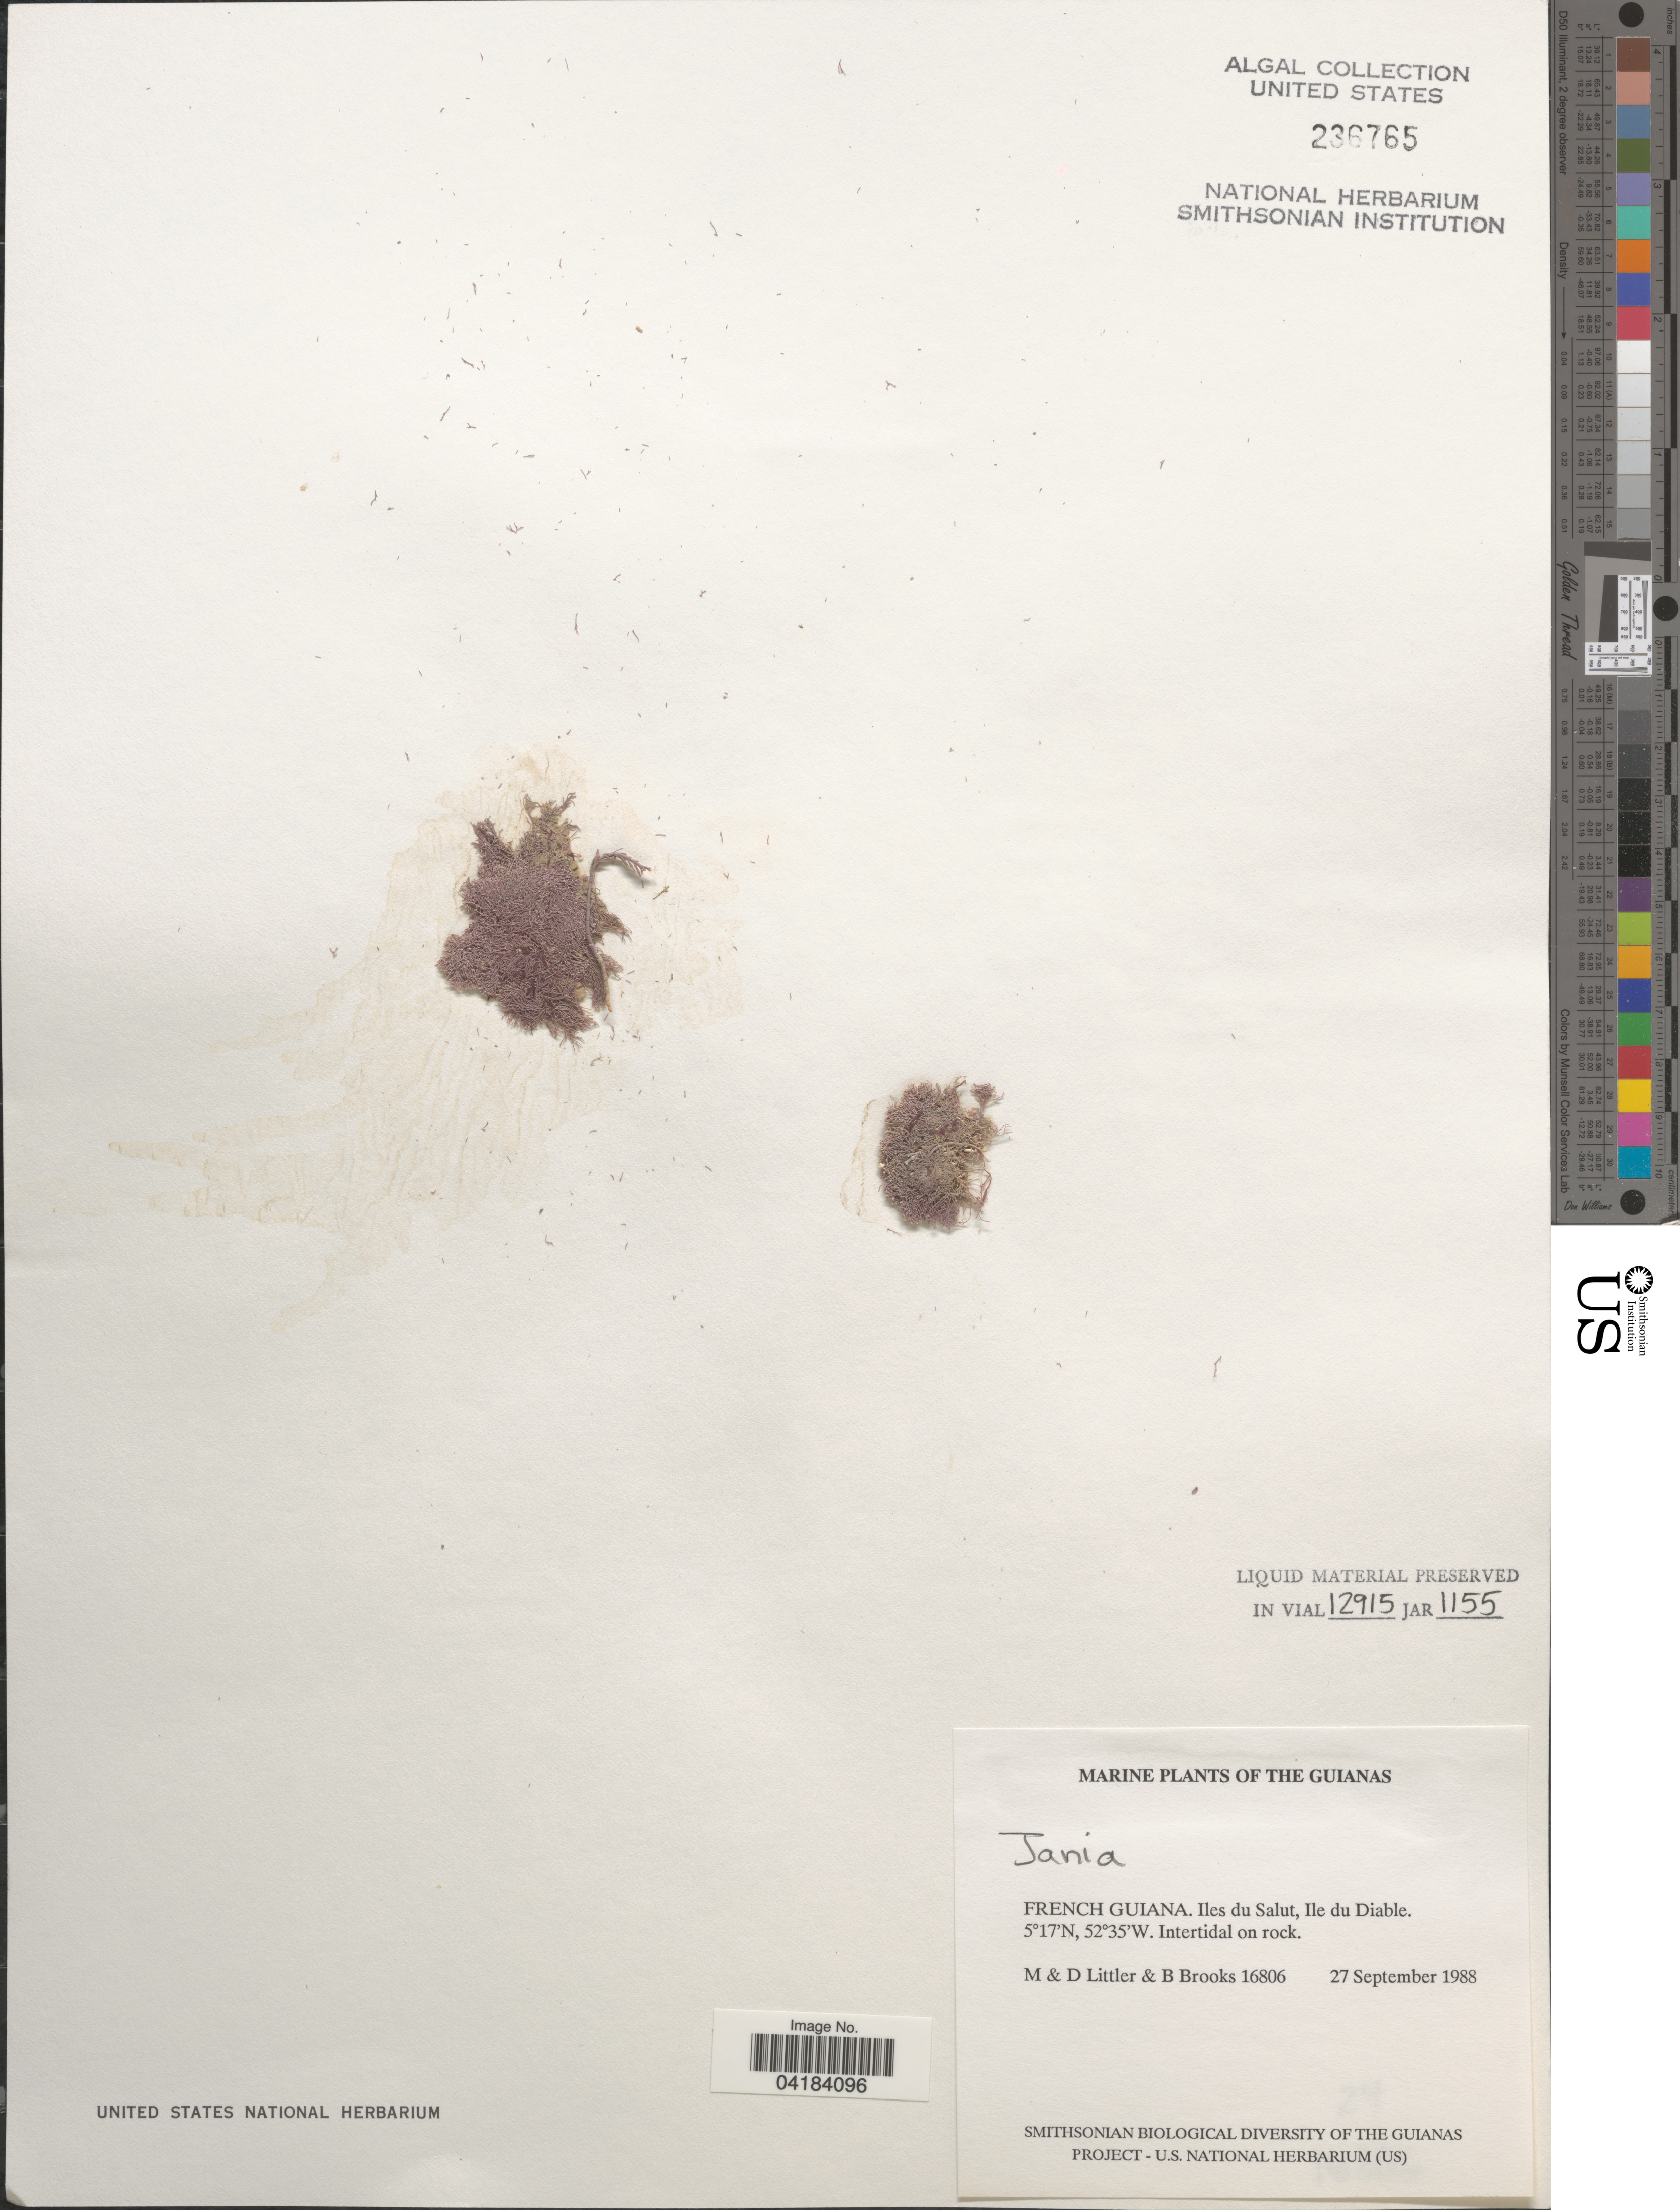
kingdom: Plantae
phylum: Rhodophyta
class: Florideophyceae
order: Corallinales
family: Corallinaceae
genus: Jania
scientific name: Jania sp.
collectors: M. Littler, D. S. Littler & B. Brooks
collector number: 16806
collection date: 1988-09-27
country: French Guiana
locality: The Guianas. Iles du Salut, Ile du Diable.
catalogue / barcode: US 236765